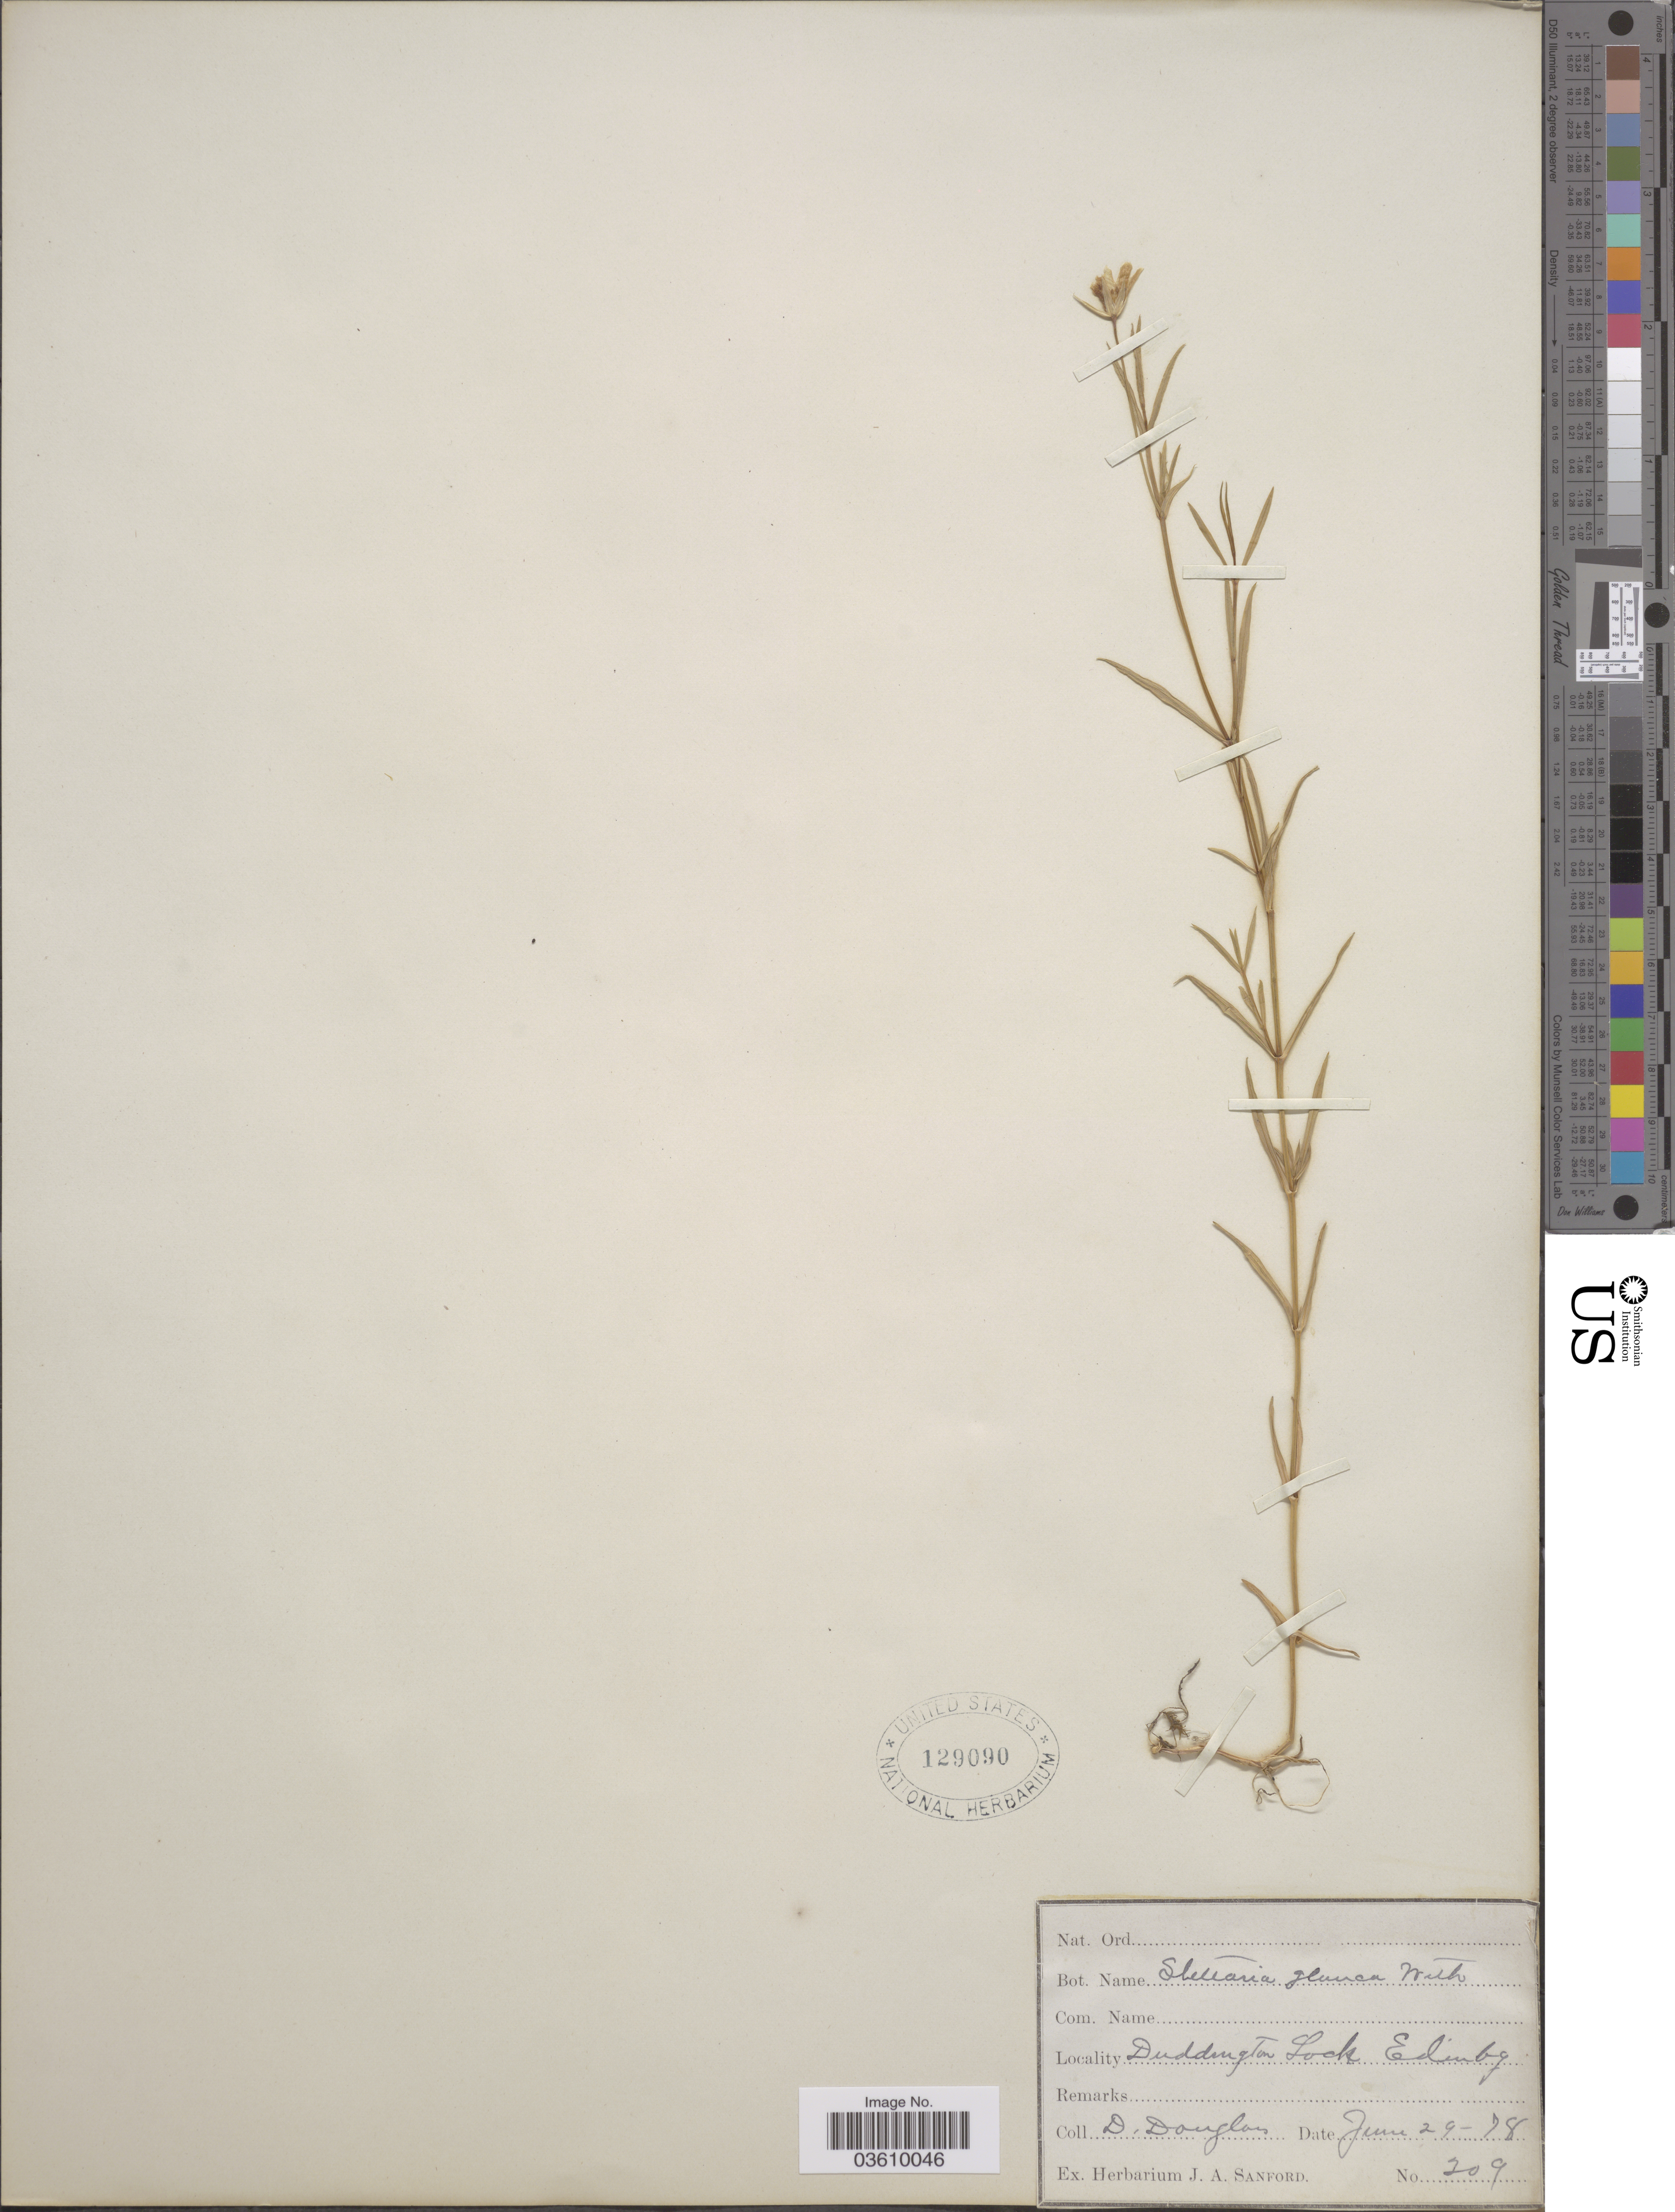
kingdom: Plantae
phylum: Tracheophyta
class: Magnoliopsida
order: Caryophyllales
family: Caryophyllaceae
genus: Stellaria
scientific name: Stellaria glauca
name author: With.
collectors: D. Douglas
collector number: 309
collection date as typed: Transcribed d/m/y: 29/6/78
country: United Kingdom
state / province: Scotland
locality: Duddington Loch Edinbg.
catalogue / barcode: US 129090